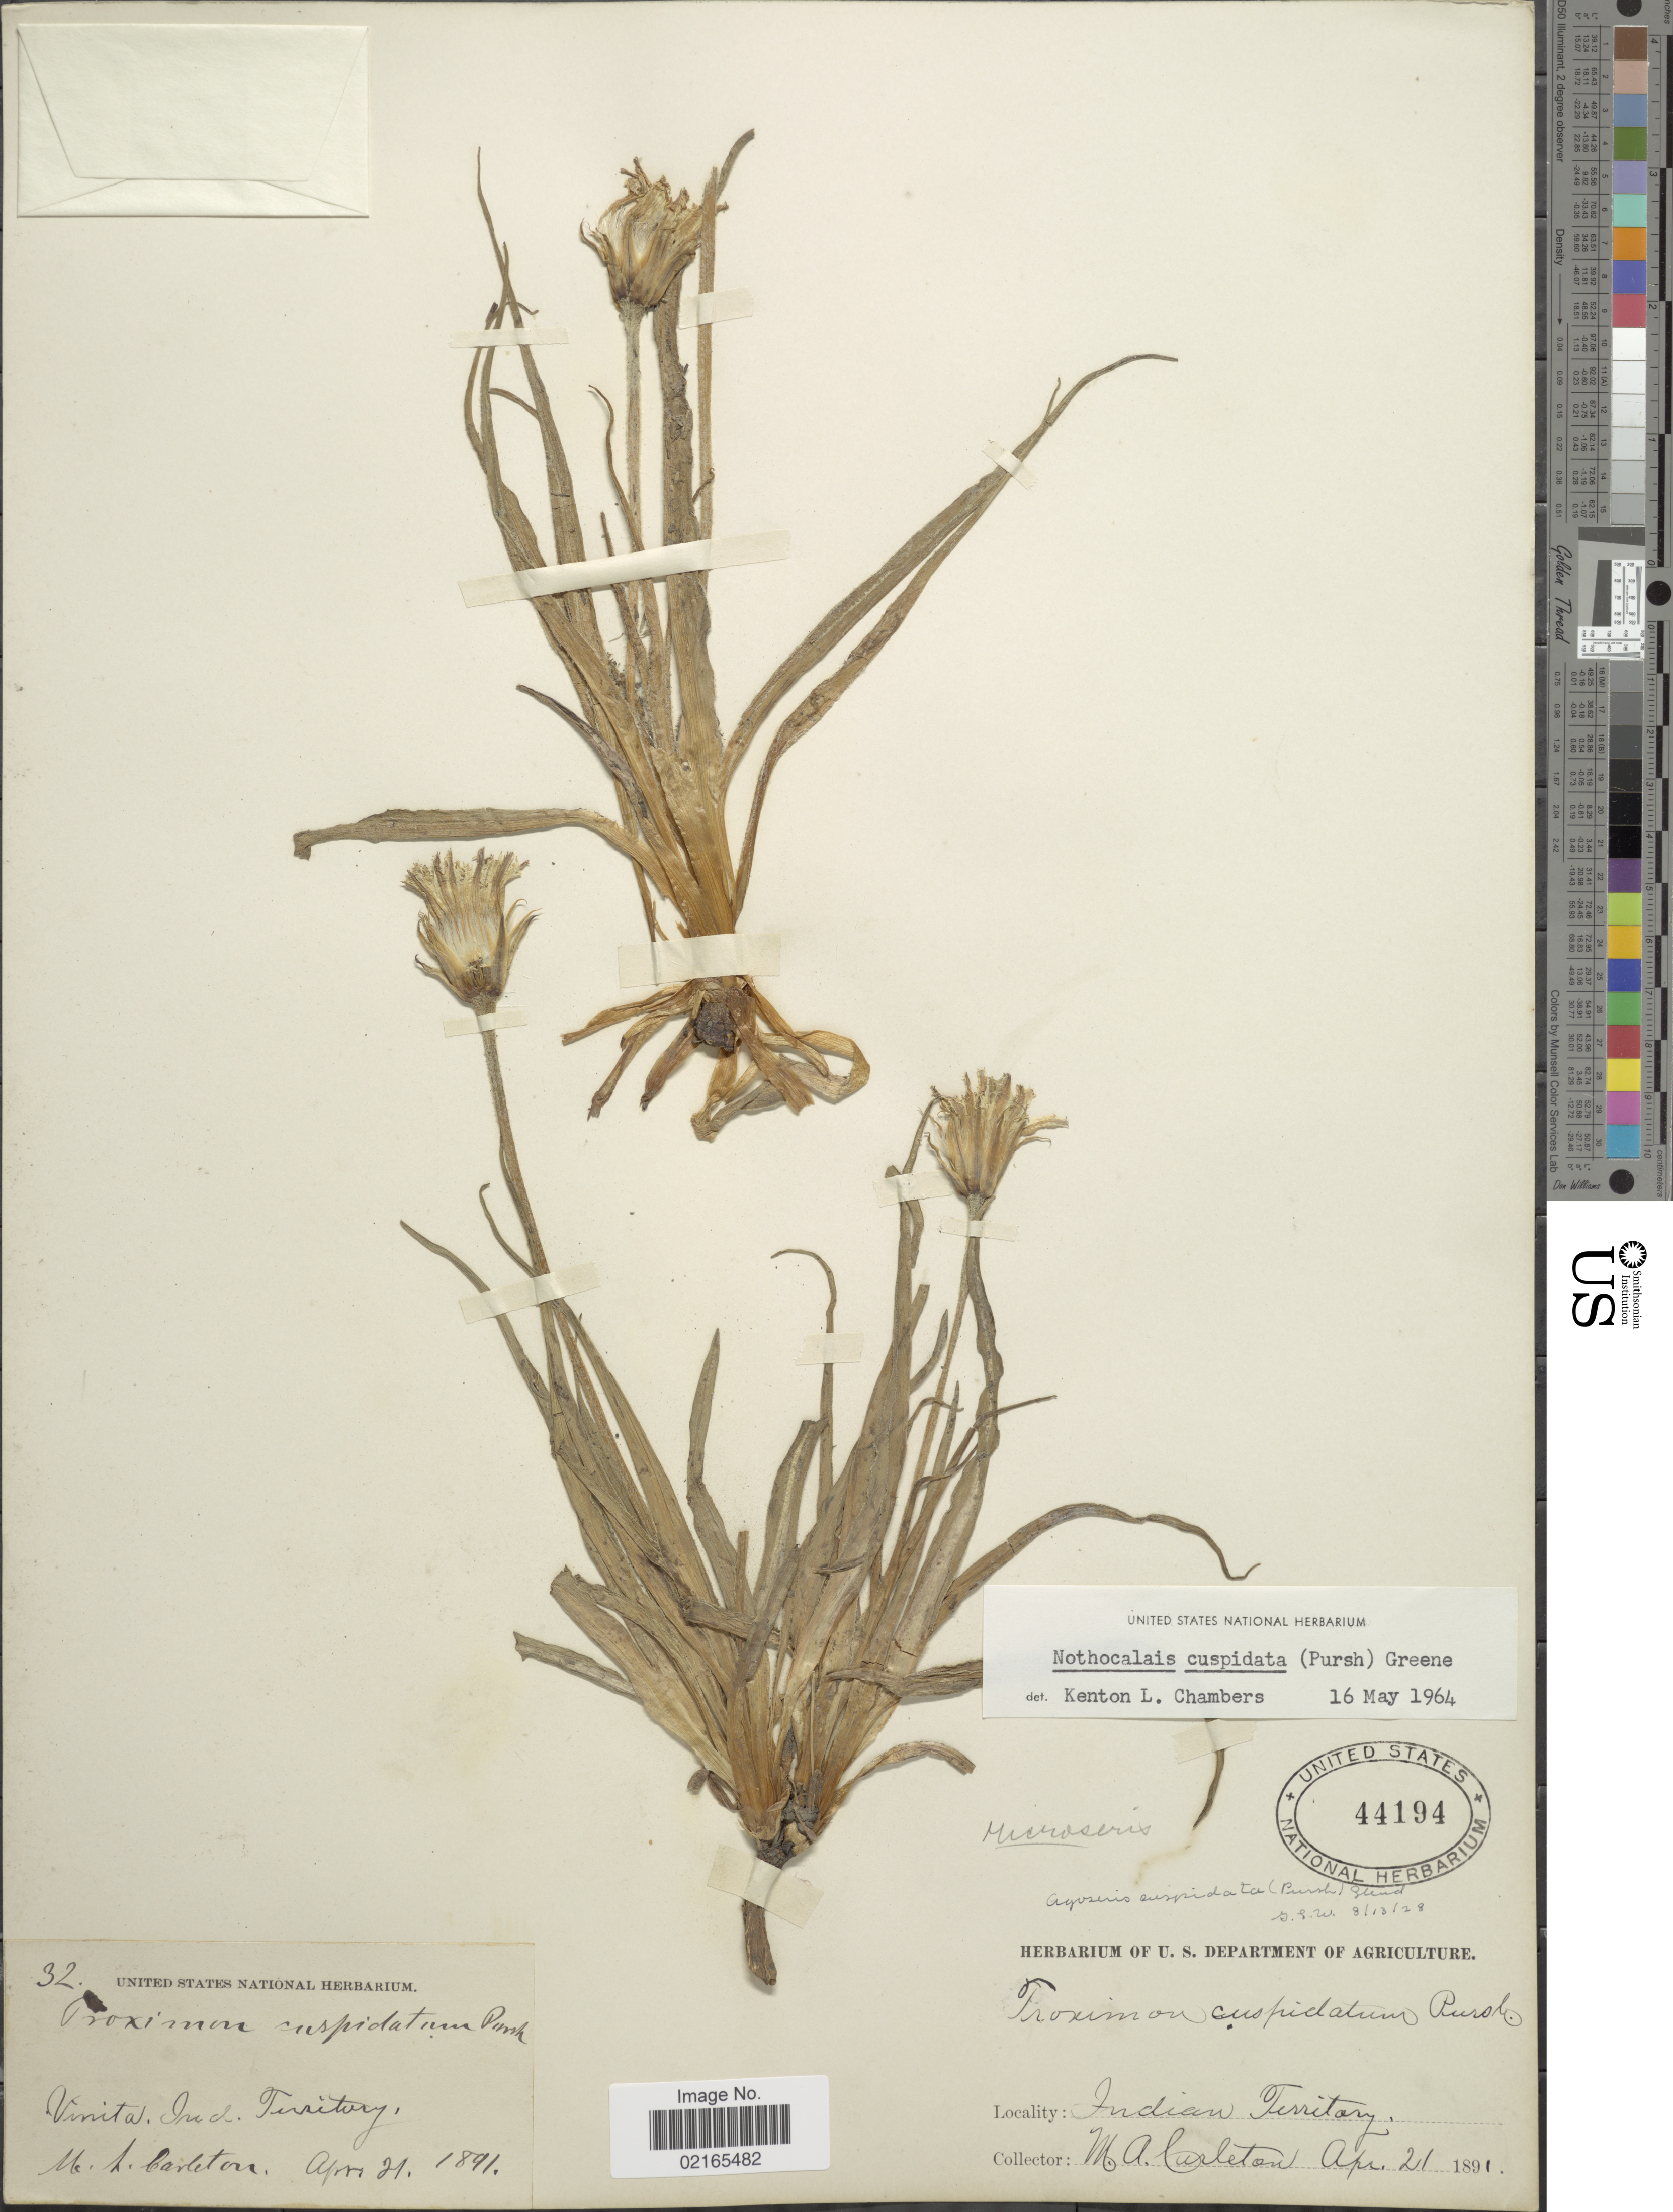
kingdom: Plantae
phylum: Tracheophyta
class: Magnoliopsida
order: Asterales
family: Asteraceae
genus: Nothocalais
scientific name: Nothocalais cuspidata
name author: (Pursh) Greene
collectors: M. A. Carleton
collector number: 32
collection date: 1891-04-21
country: United States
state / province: Oklahoma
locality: Vinitia, Indian Territory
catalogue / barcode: US 44194